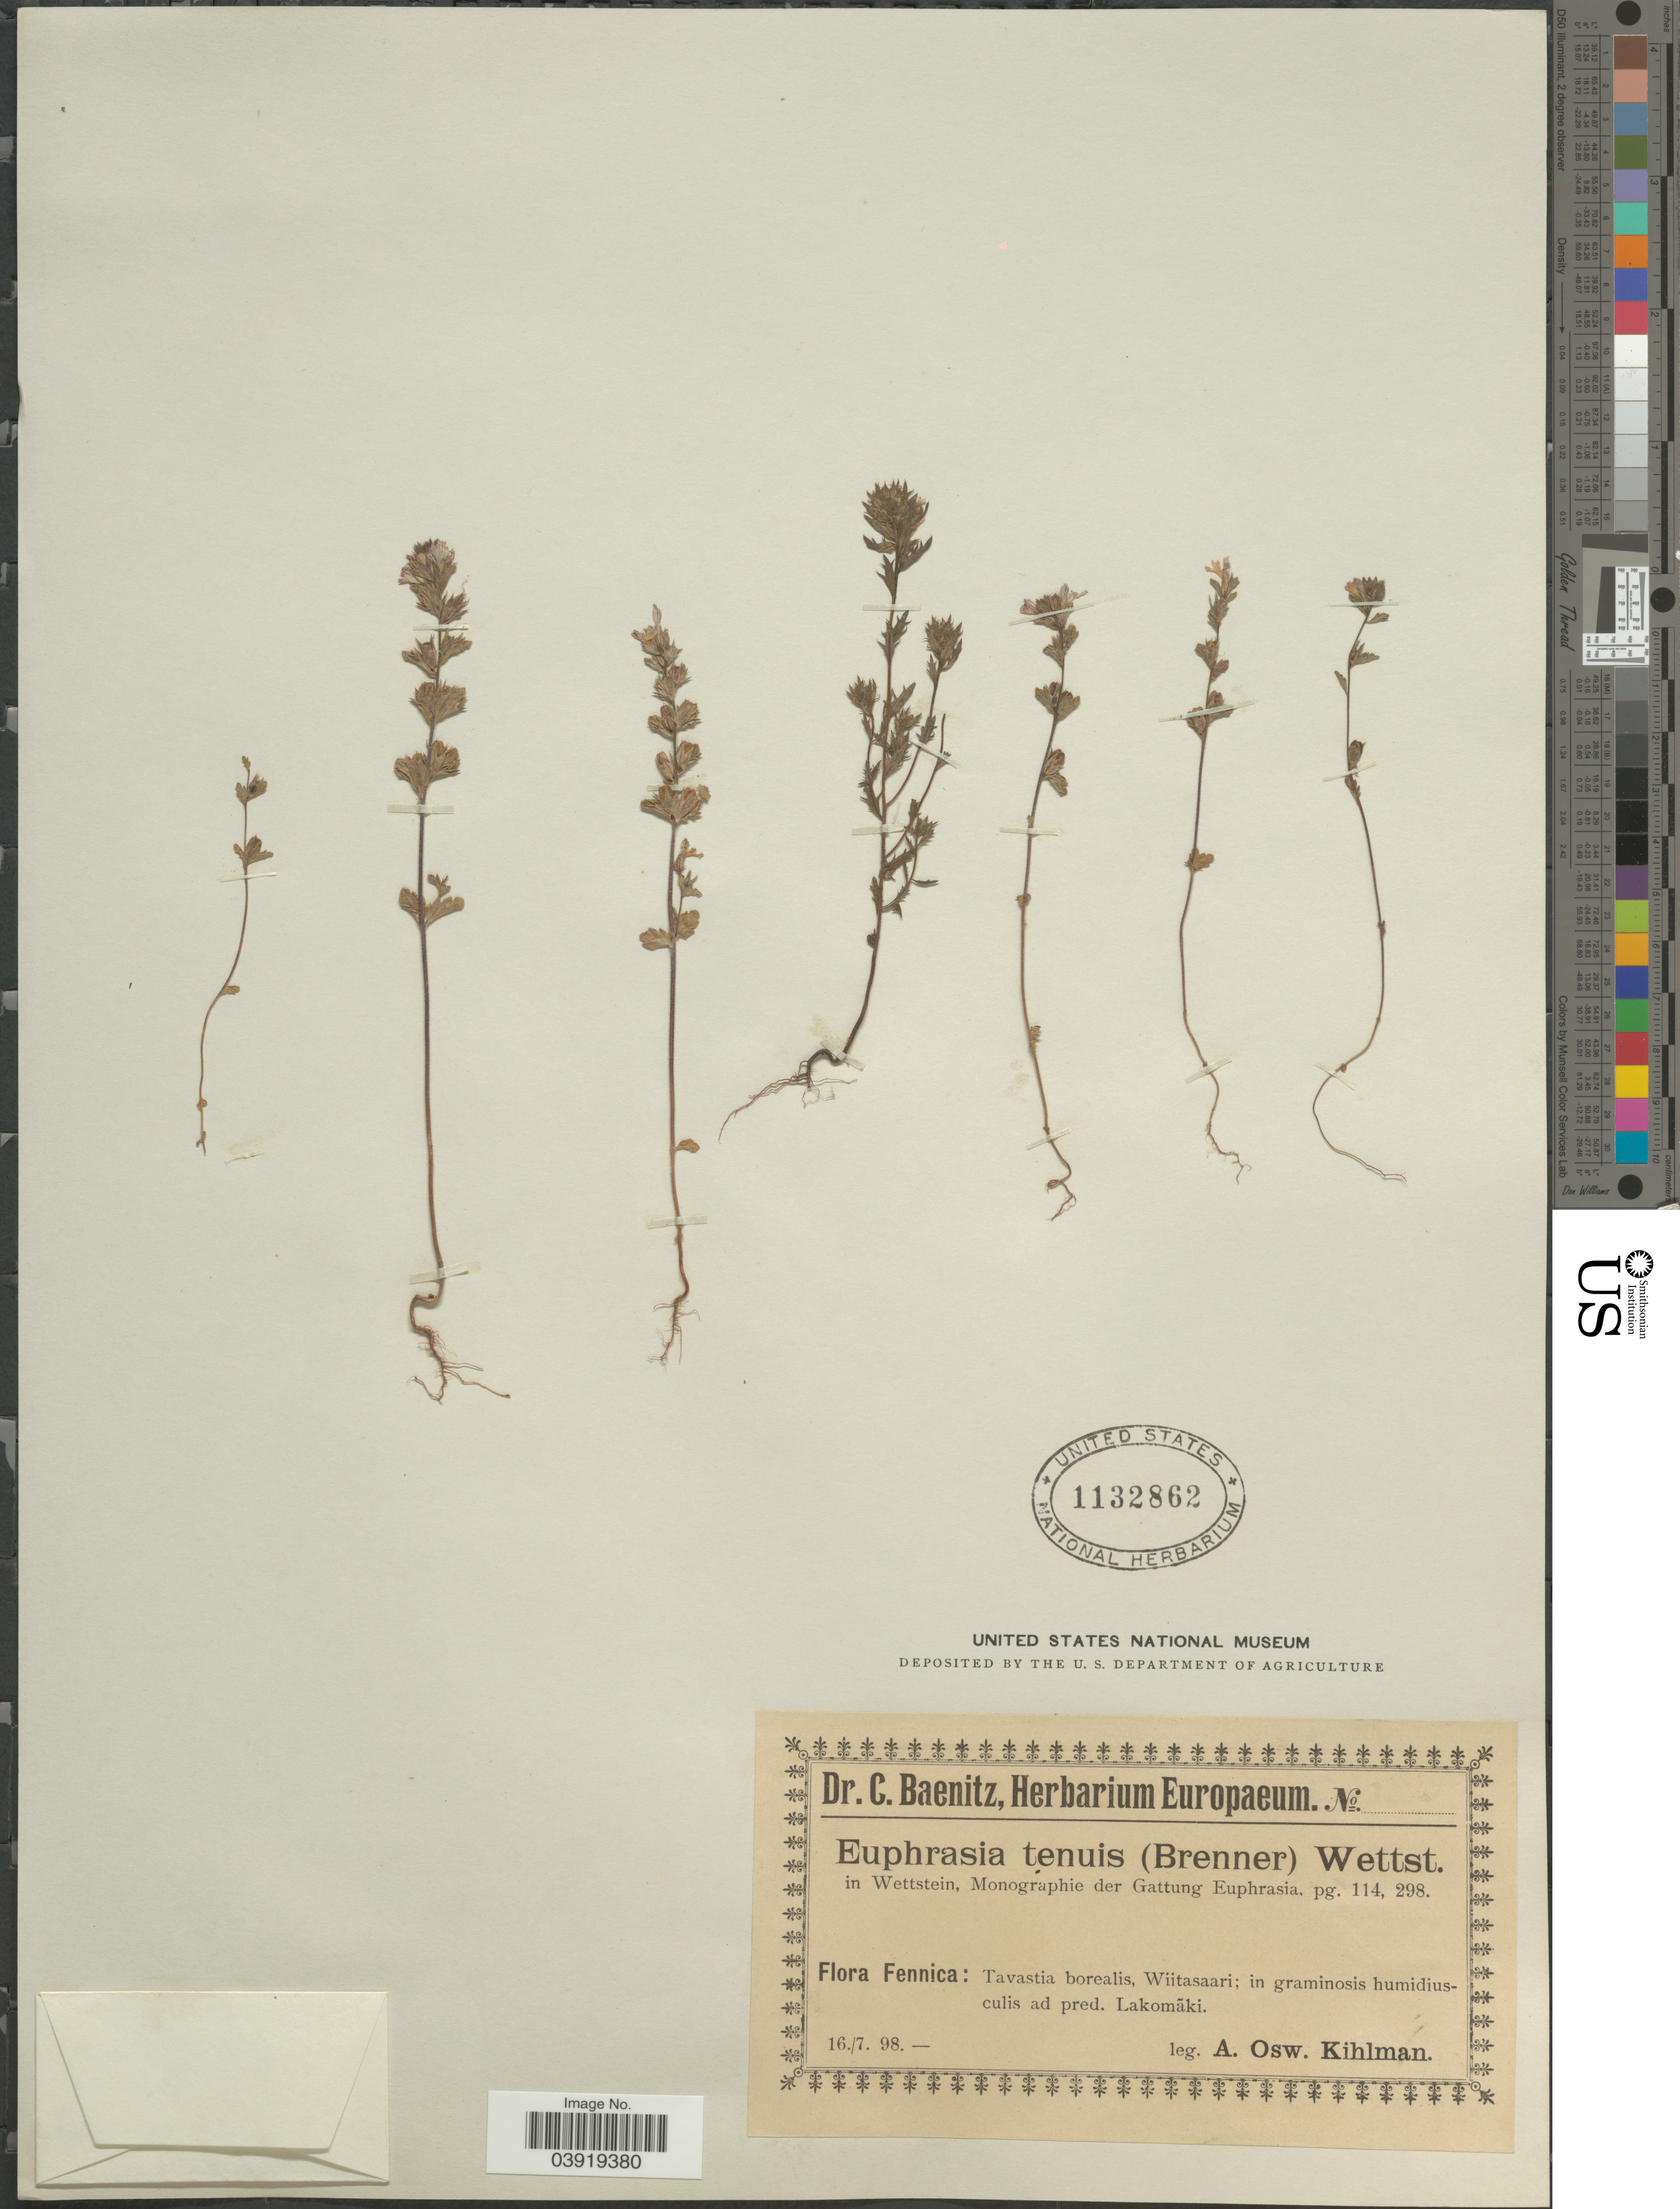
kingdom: Plantae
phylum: Tracheophyta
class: Magnoliopsida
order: Lamiales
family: Orobanchaceae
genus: Euphrasia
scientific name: Euphrasia tenuis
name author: Wettst.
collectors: A. Kihlman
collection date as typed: Transcribed d/m/y: 16/7/98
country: Finland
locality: Fennica: Tavastia borealis, Wiitasaari; in graminosis humidiusculis ad pred. Lakomaki.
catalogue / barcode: US 1132862